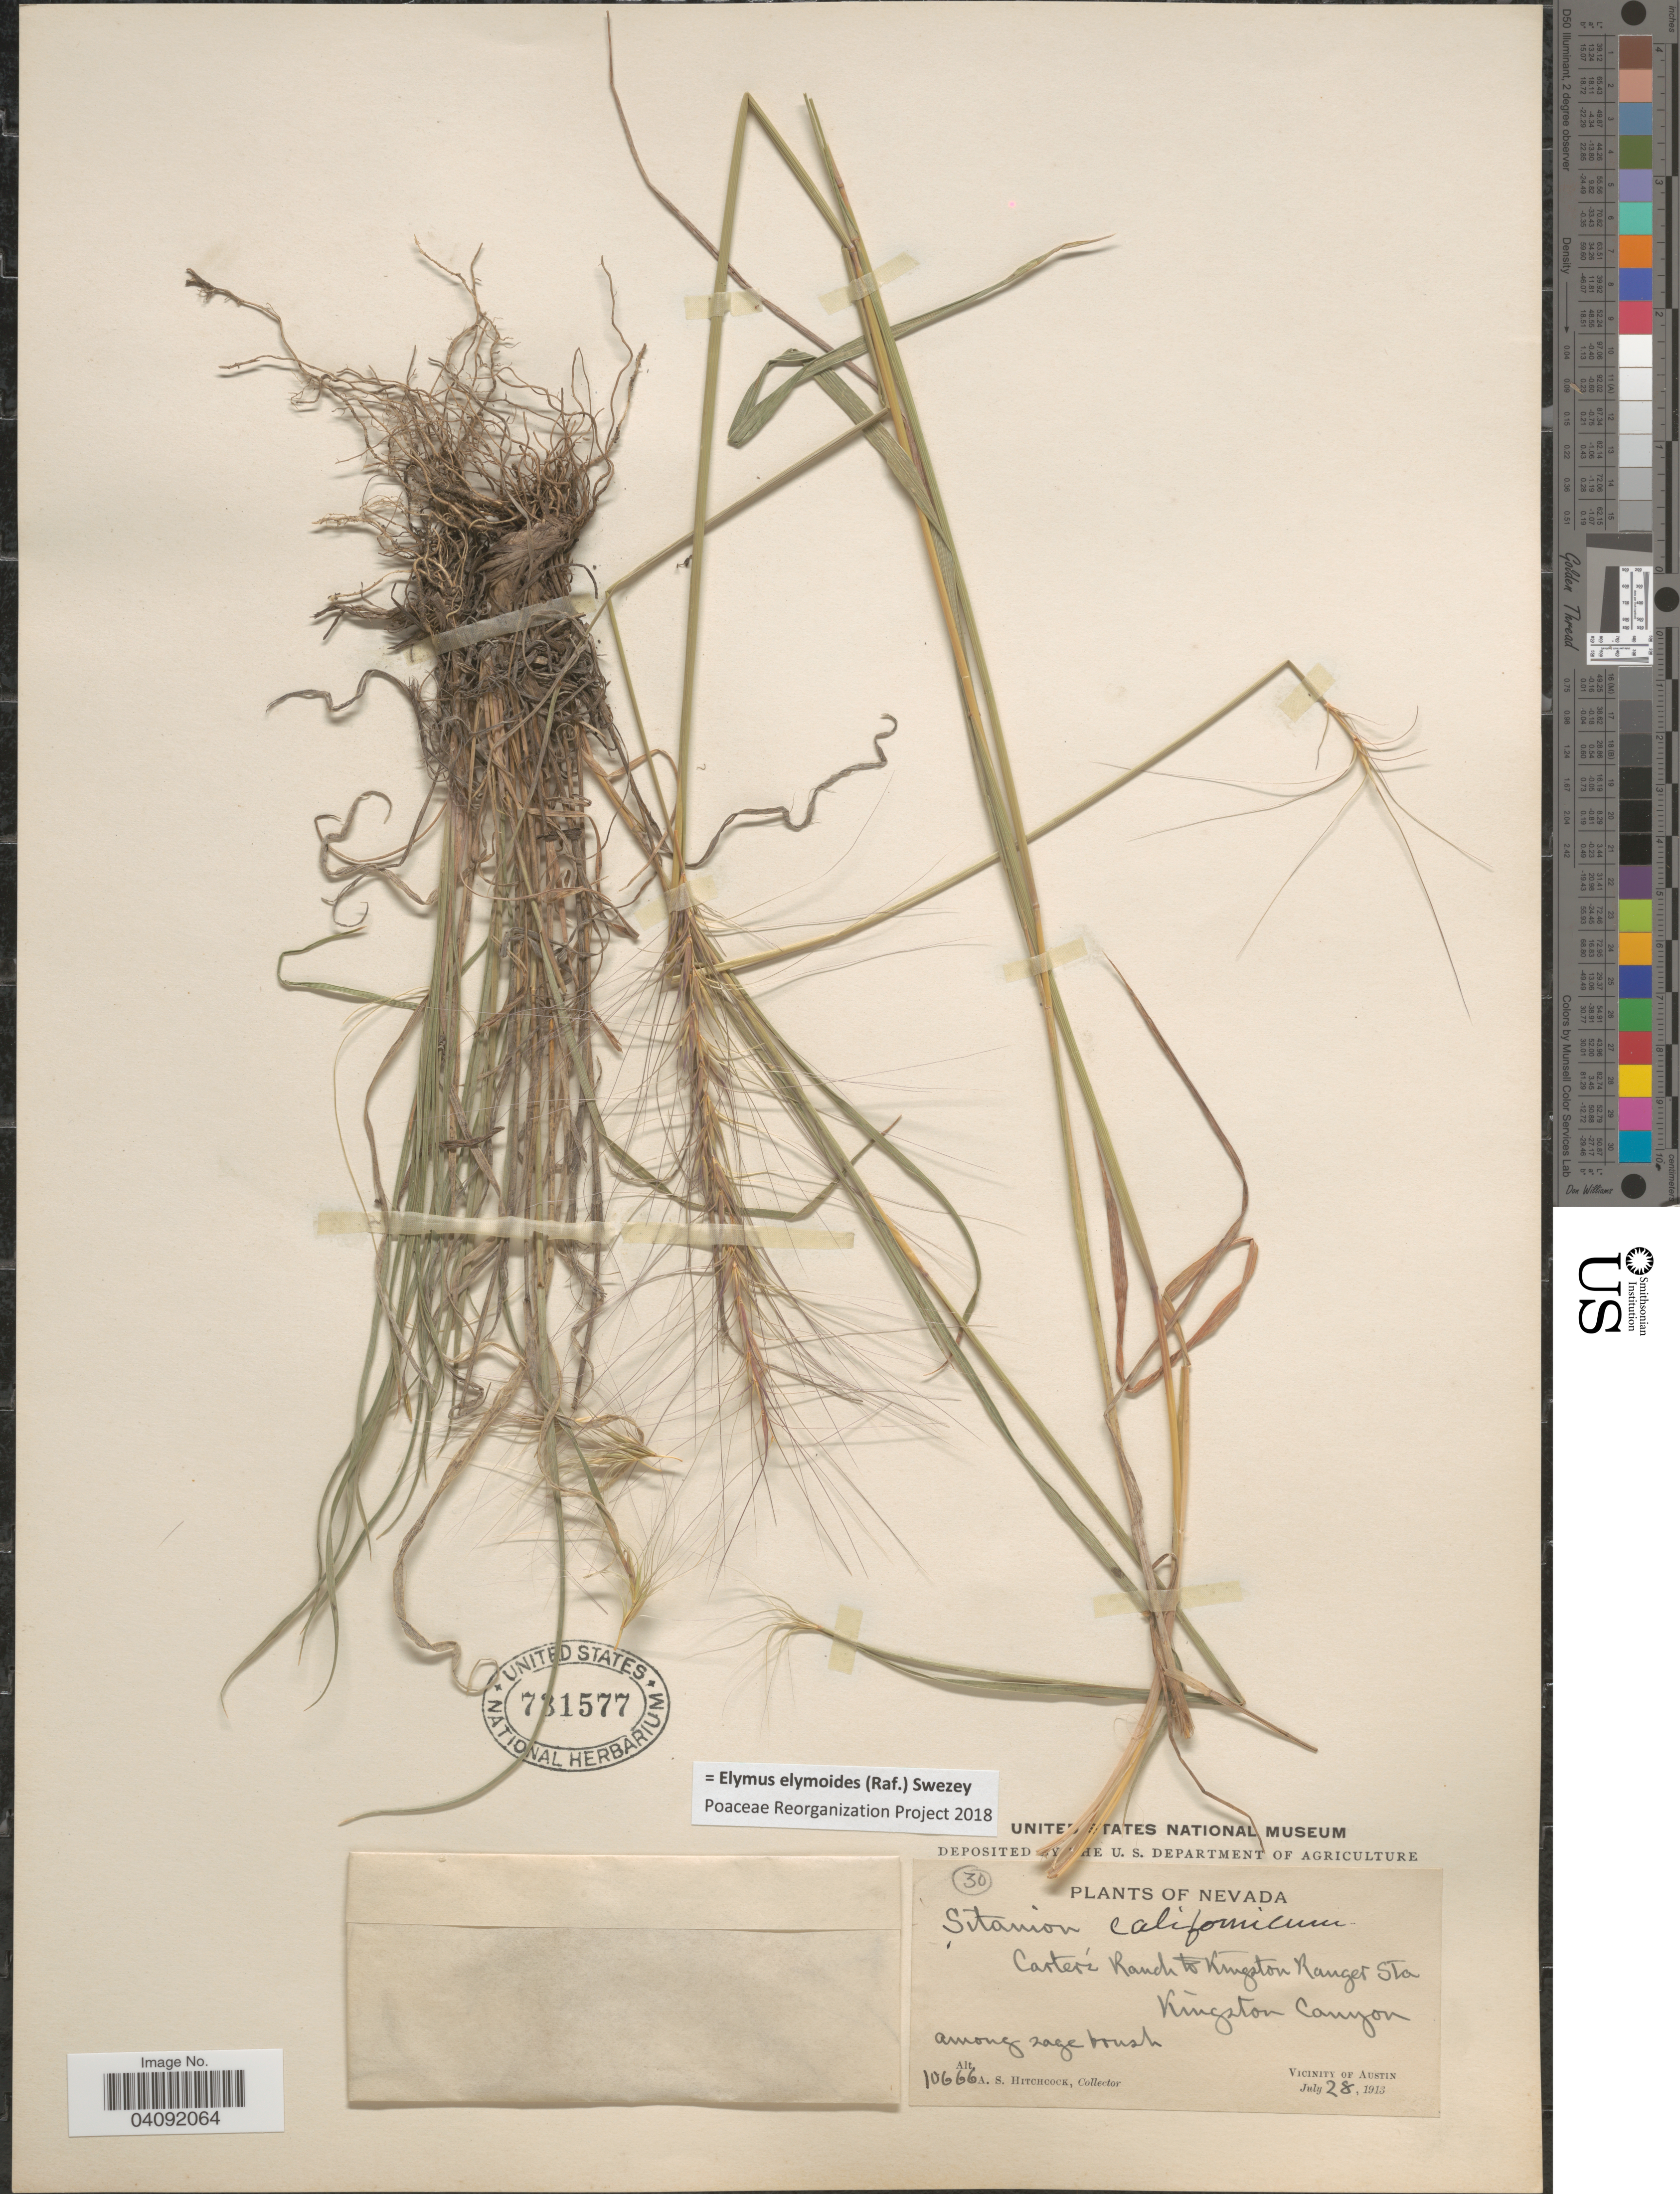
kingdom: Plantae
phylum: Tracheophyta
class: Liliopsida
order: Poales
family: Poaceae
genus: Elymus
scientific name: Elymus elymoides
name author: (Raf.) Swezey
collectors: A. S. Hitchcock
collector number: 10666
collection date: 1913-07-28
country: United States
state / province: Nevada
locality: Carter's Ranch to Kingston Ranger Sta. Kingston Canyon. Vicinity of Austin.